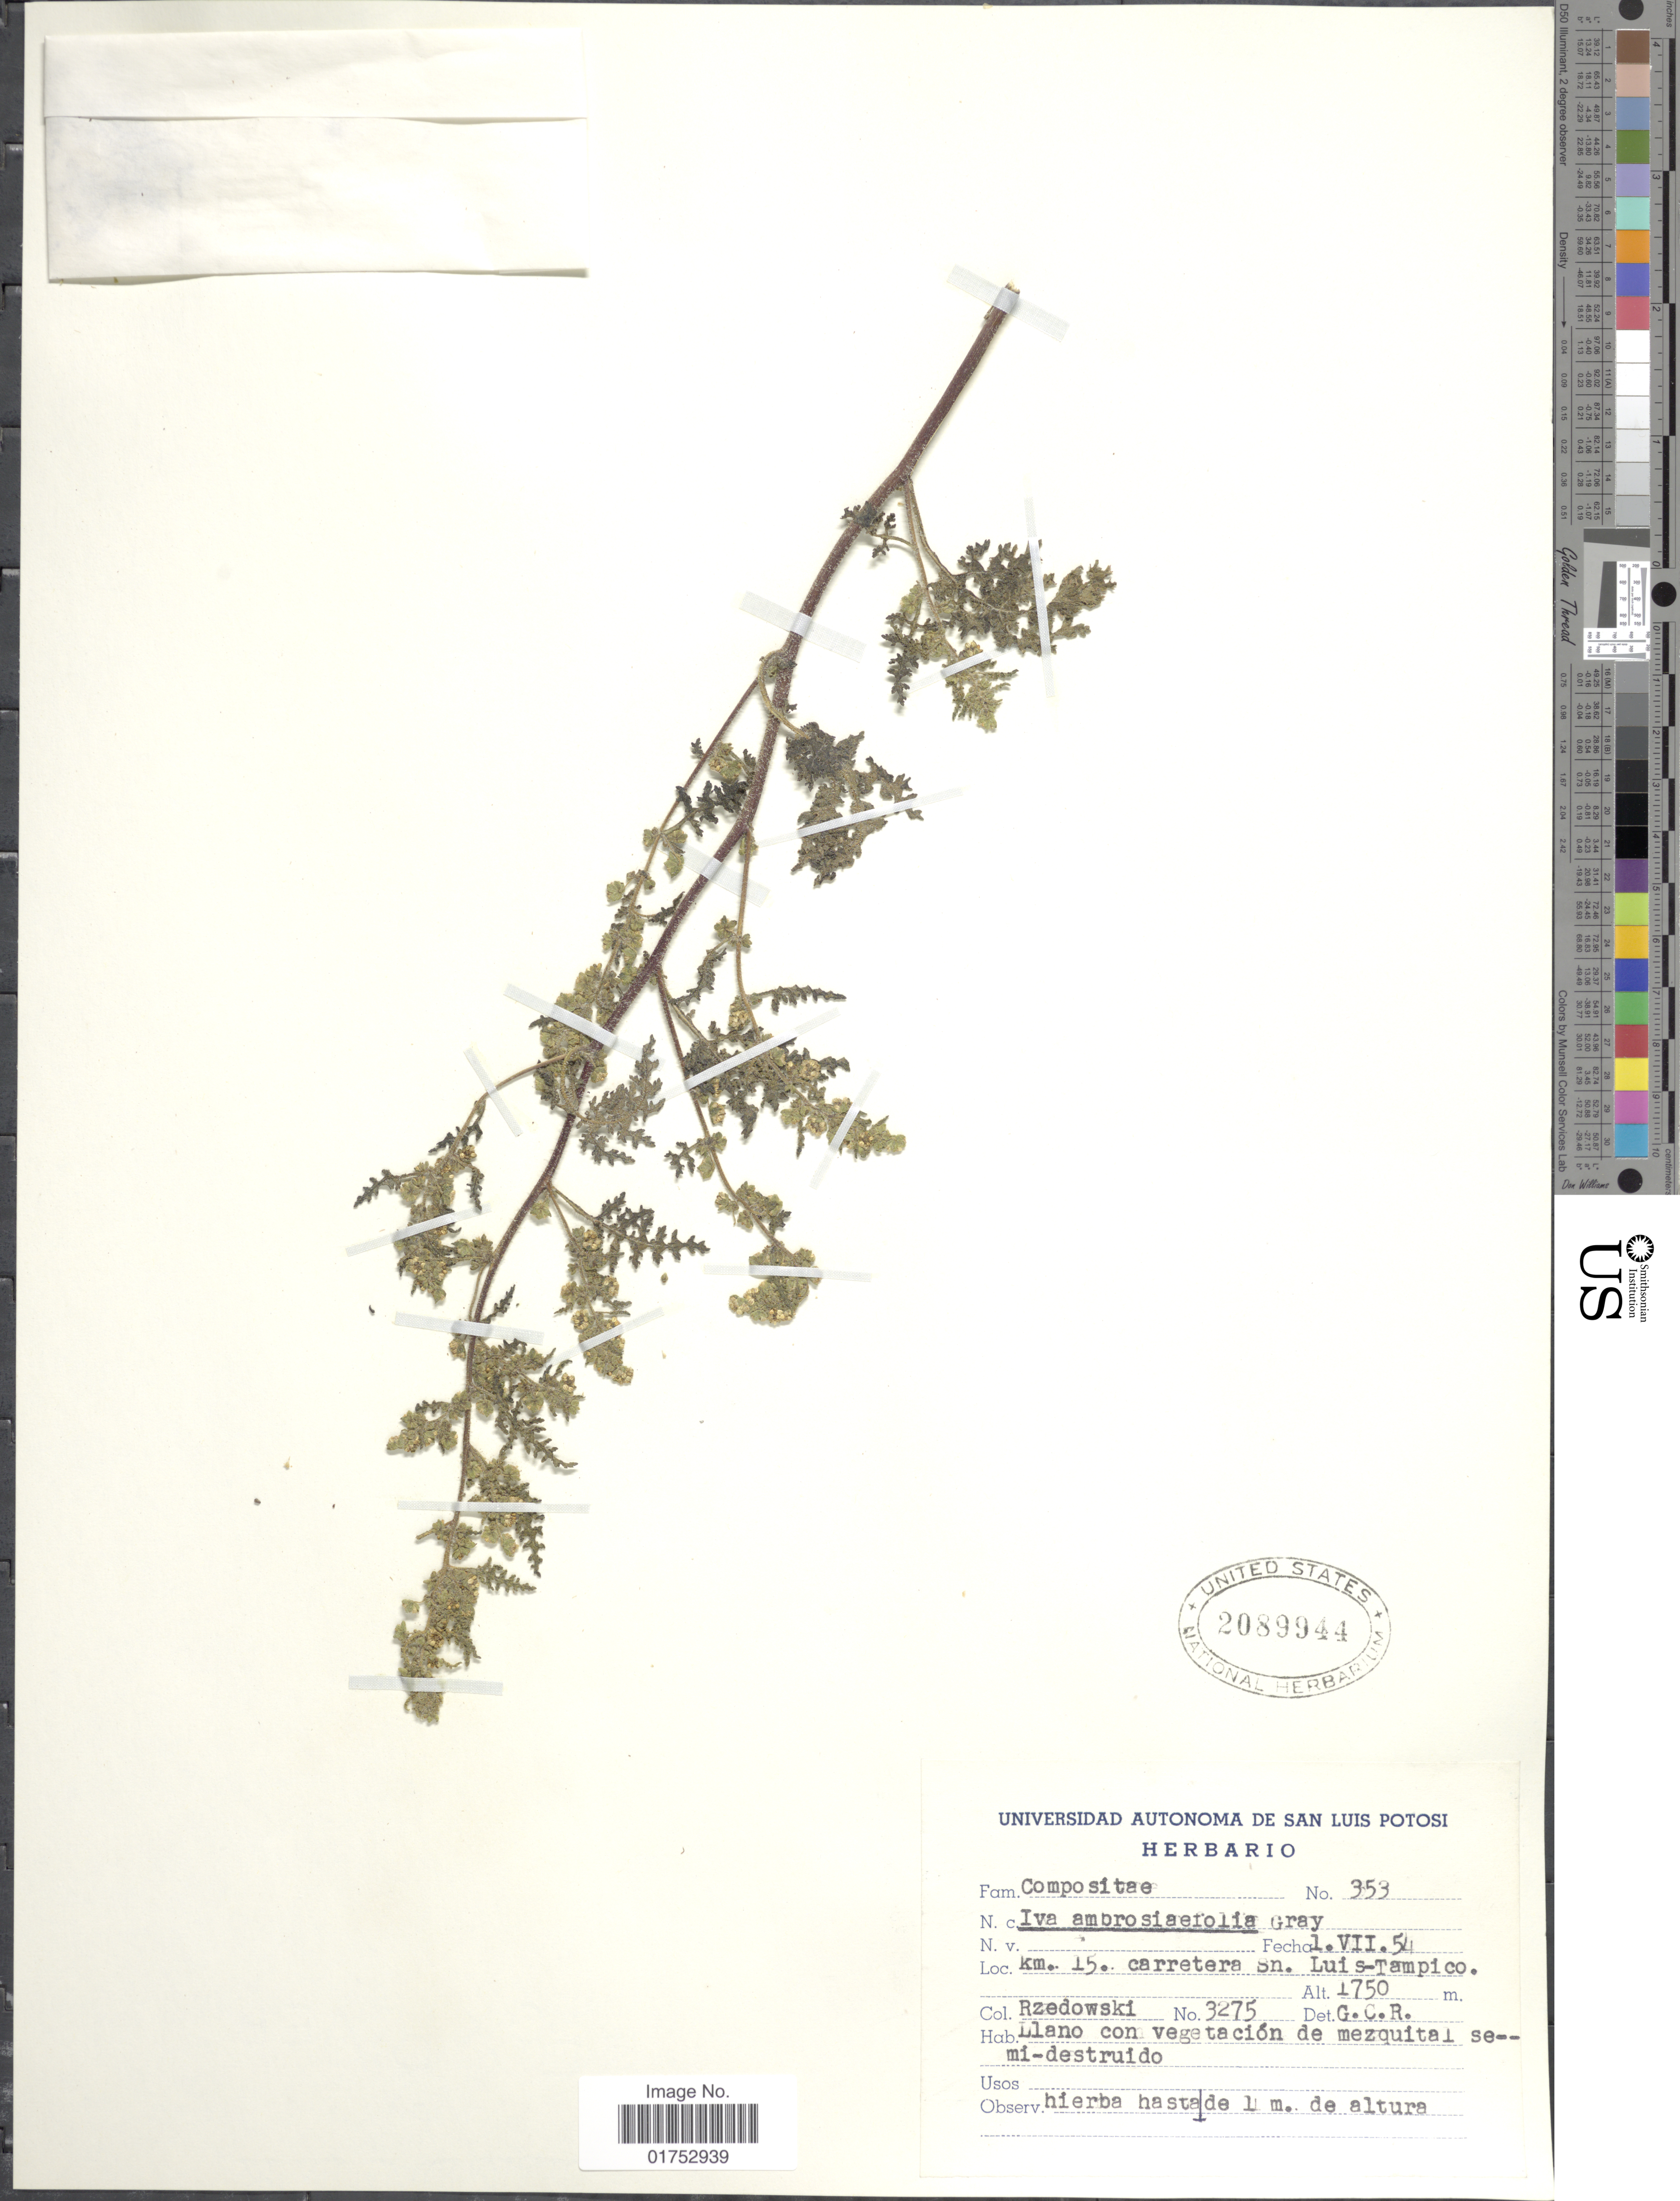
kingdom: Plantae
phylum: Tracheophyta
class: Magnoliopsida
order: Asterales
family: Asteraceae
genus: Iva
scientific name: Iva ambrosiifolia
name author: (A. Gray) A. Gray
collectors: Rzedowski, --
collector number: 3275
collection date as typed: Transcribed d/m/y: 1/7/54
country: Mexico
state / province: Tamaulipas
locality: Km 15 carretera Sn. Luis-Tampico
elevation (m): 1750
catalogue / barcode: US 2089944